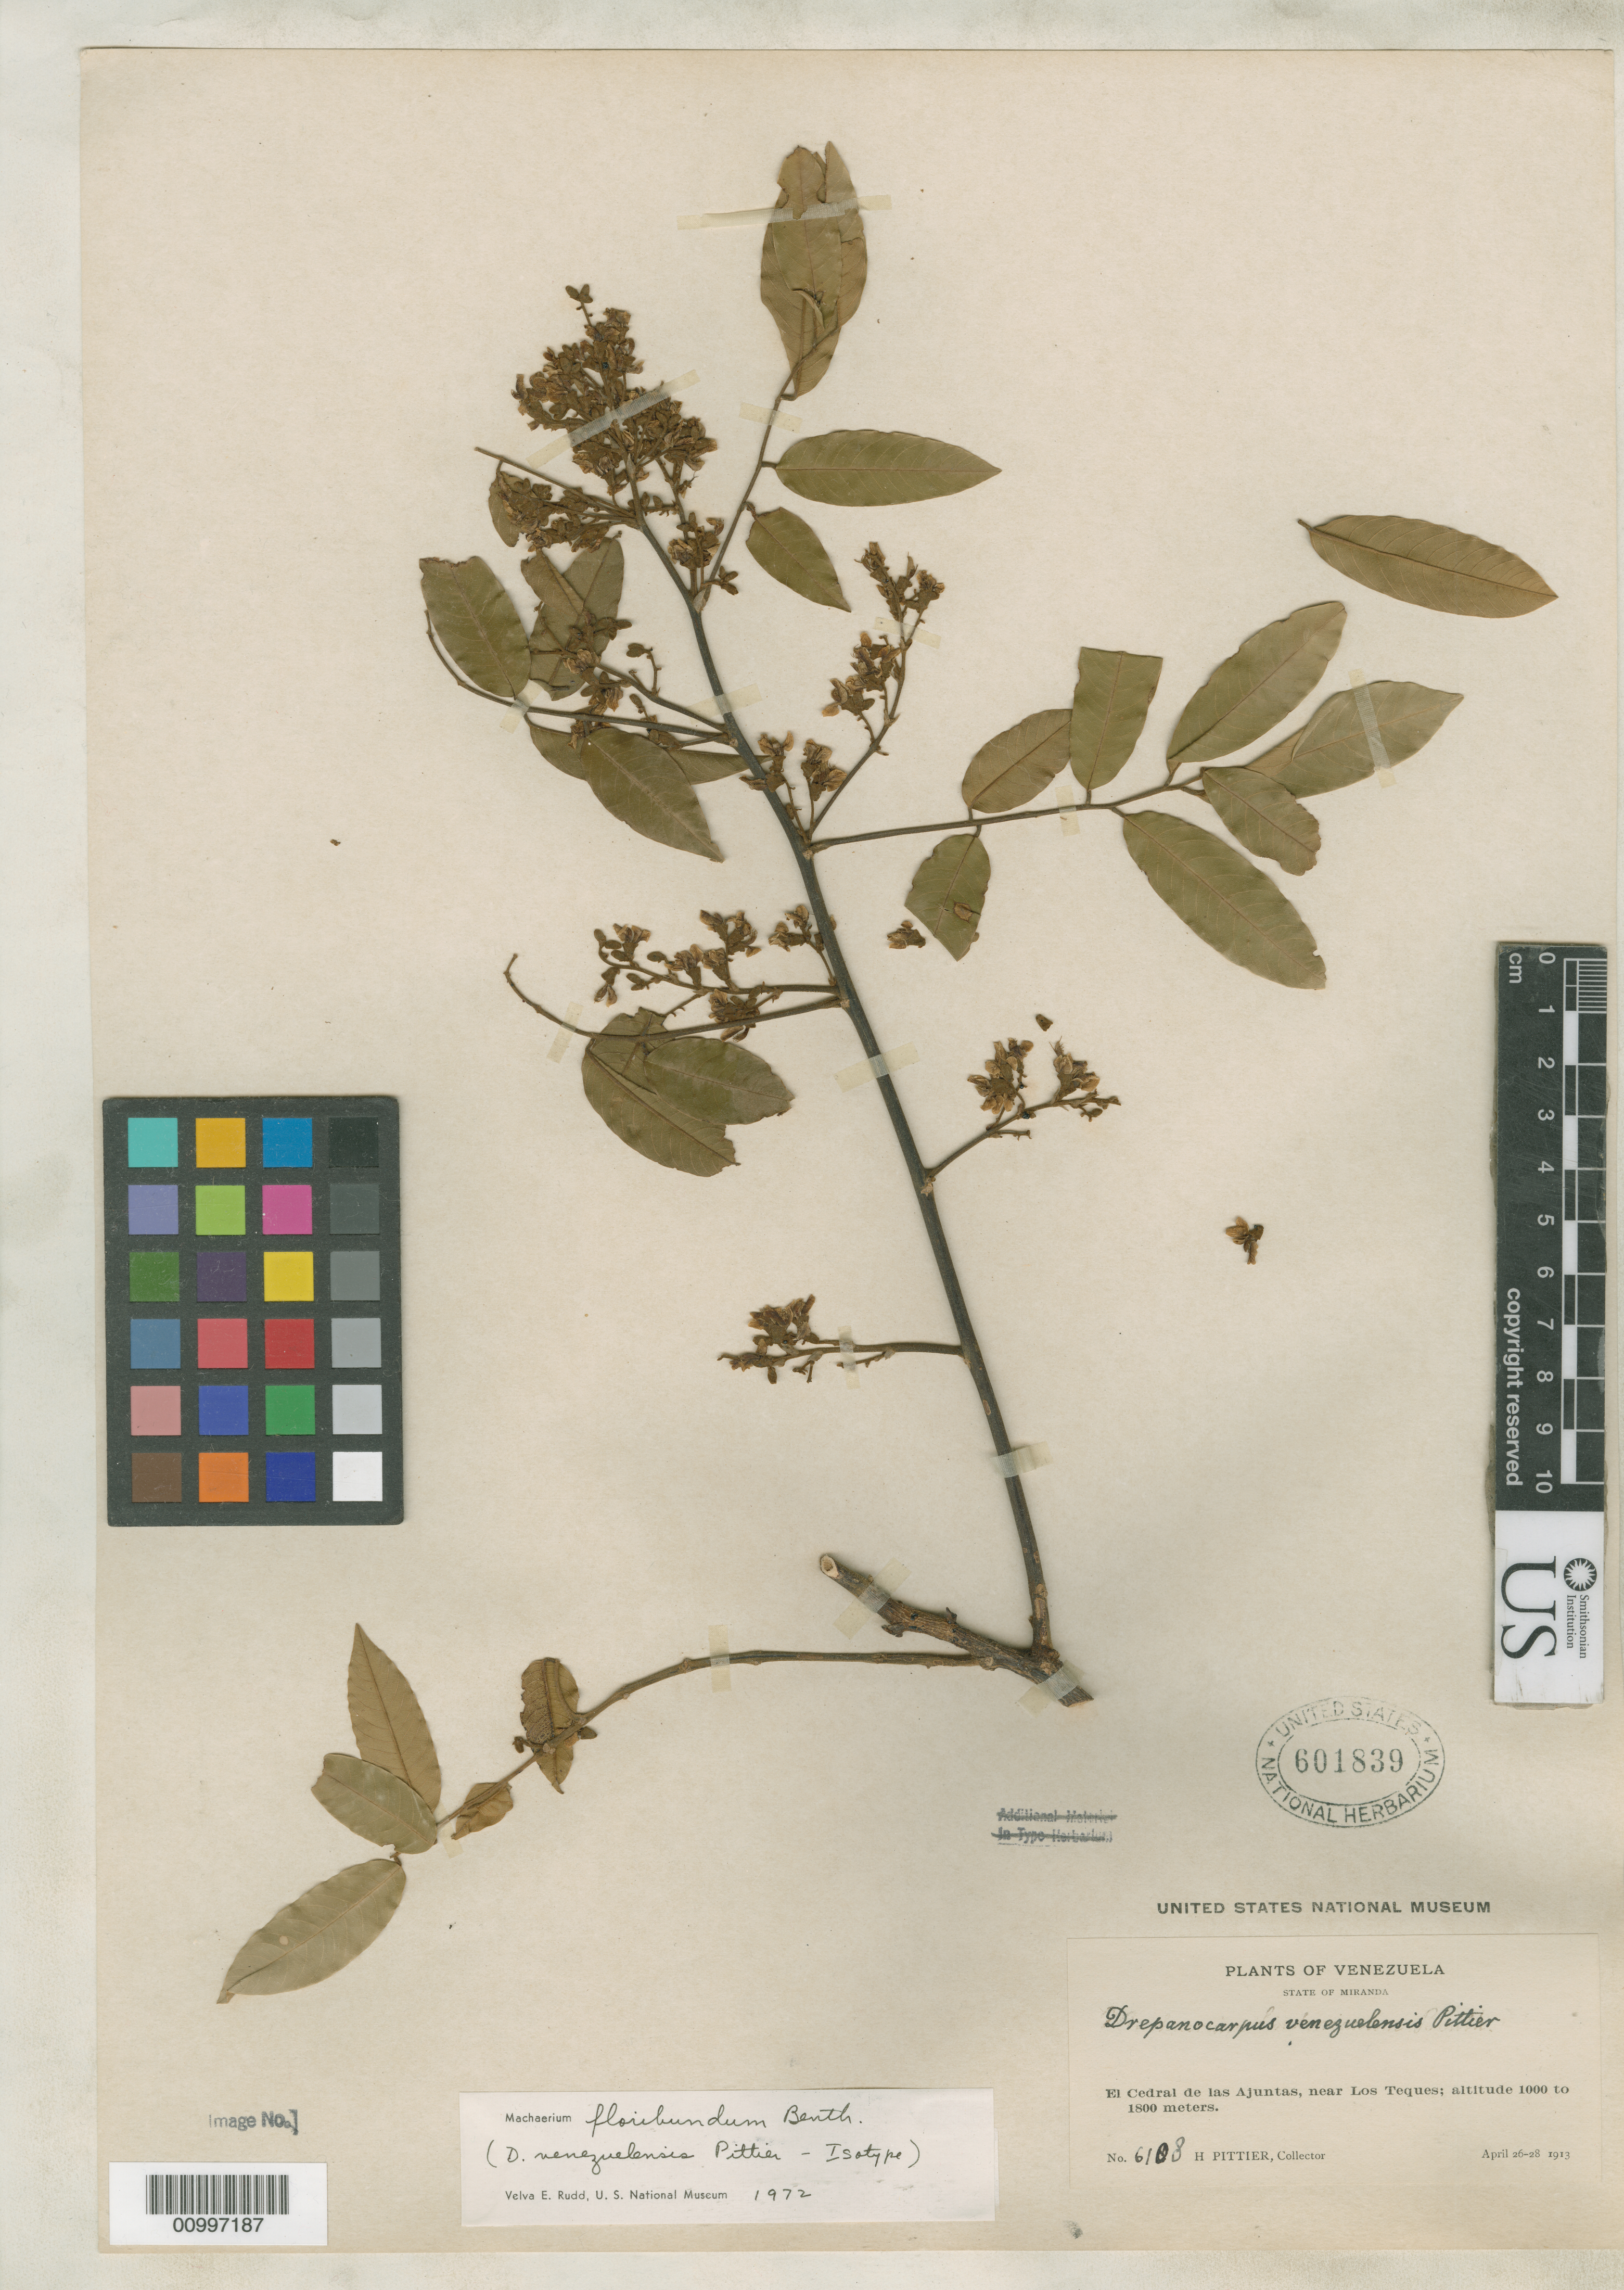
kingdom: Plantae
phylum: Tracheophyta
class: Magnoliopsida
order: Fabales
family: Fabaceae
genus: Drepanocarpus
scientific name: Drepanocarpus venezuelensis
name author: Pittier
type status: Isotype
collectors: H. F. Pittier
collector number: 6108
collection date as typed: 26 Apr 1913 to 28 Apr 1913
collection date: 1913-04-26/1913-04-28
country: Venezuela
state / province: Miranda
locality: El Cedral de las Ajuntas, near Los Teques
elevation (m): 1000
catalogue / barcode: US 601839